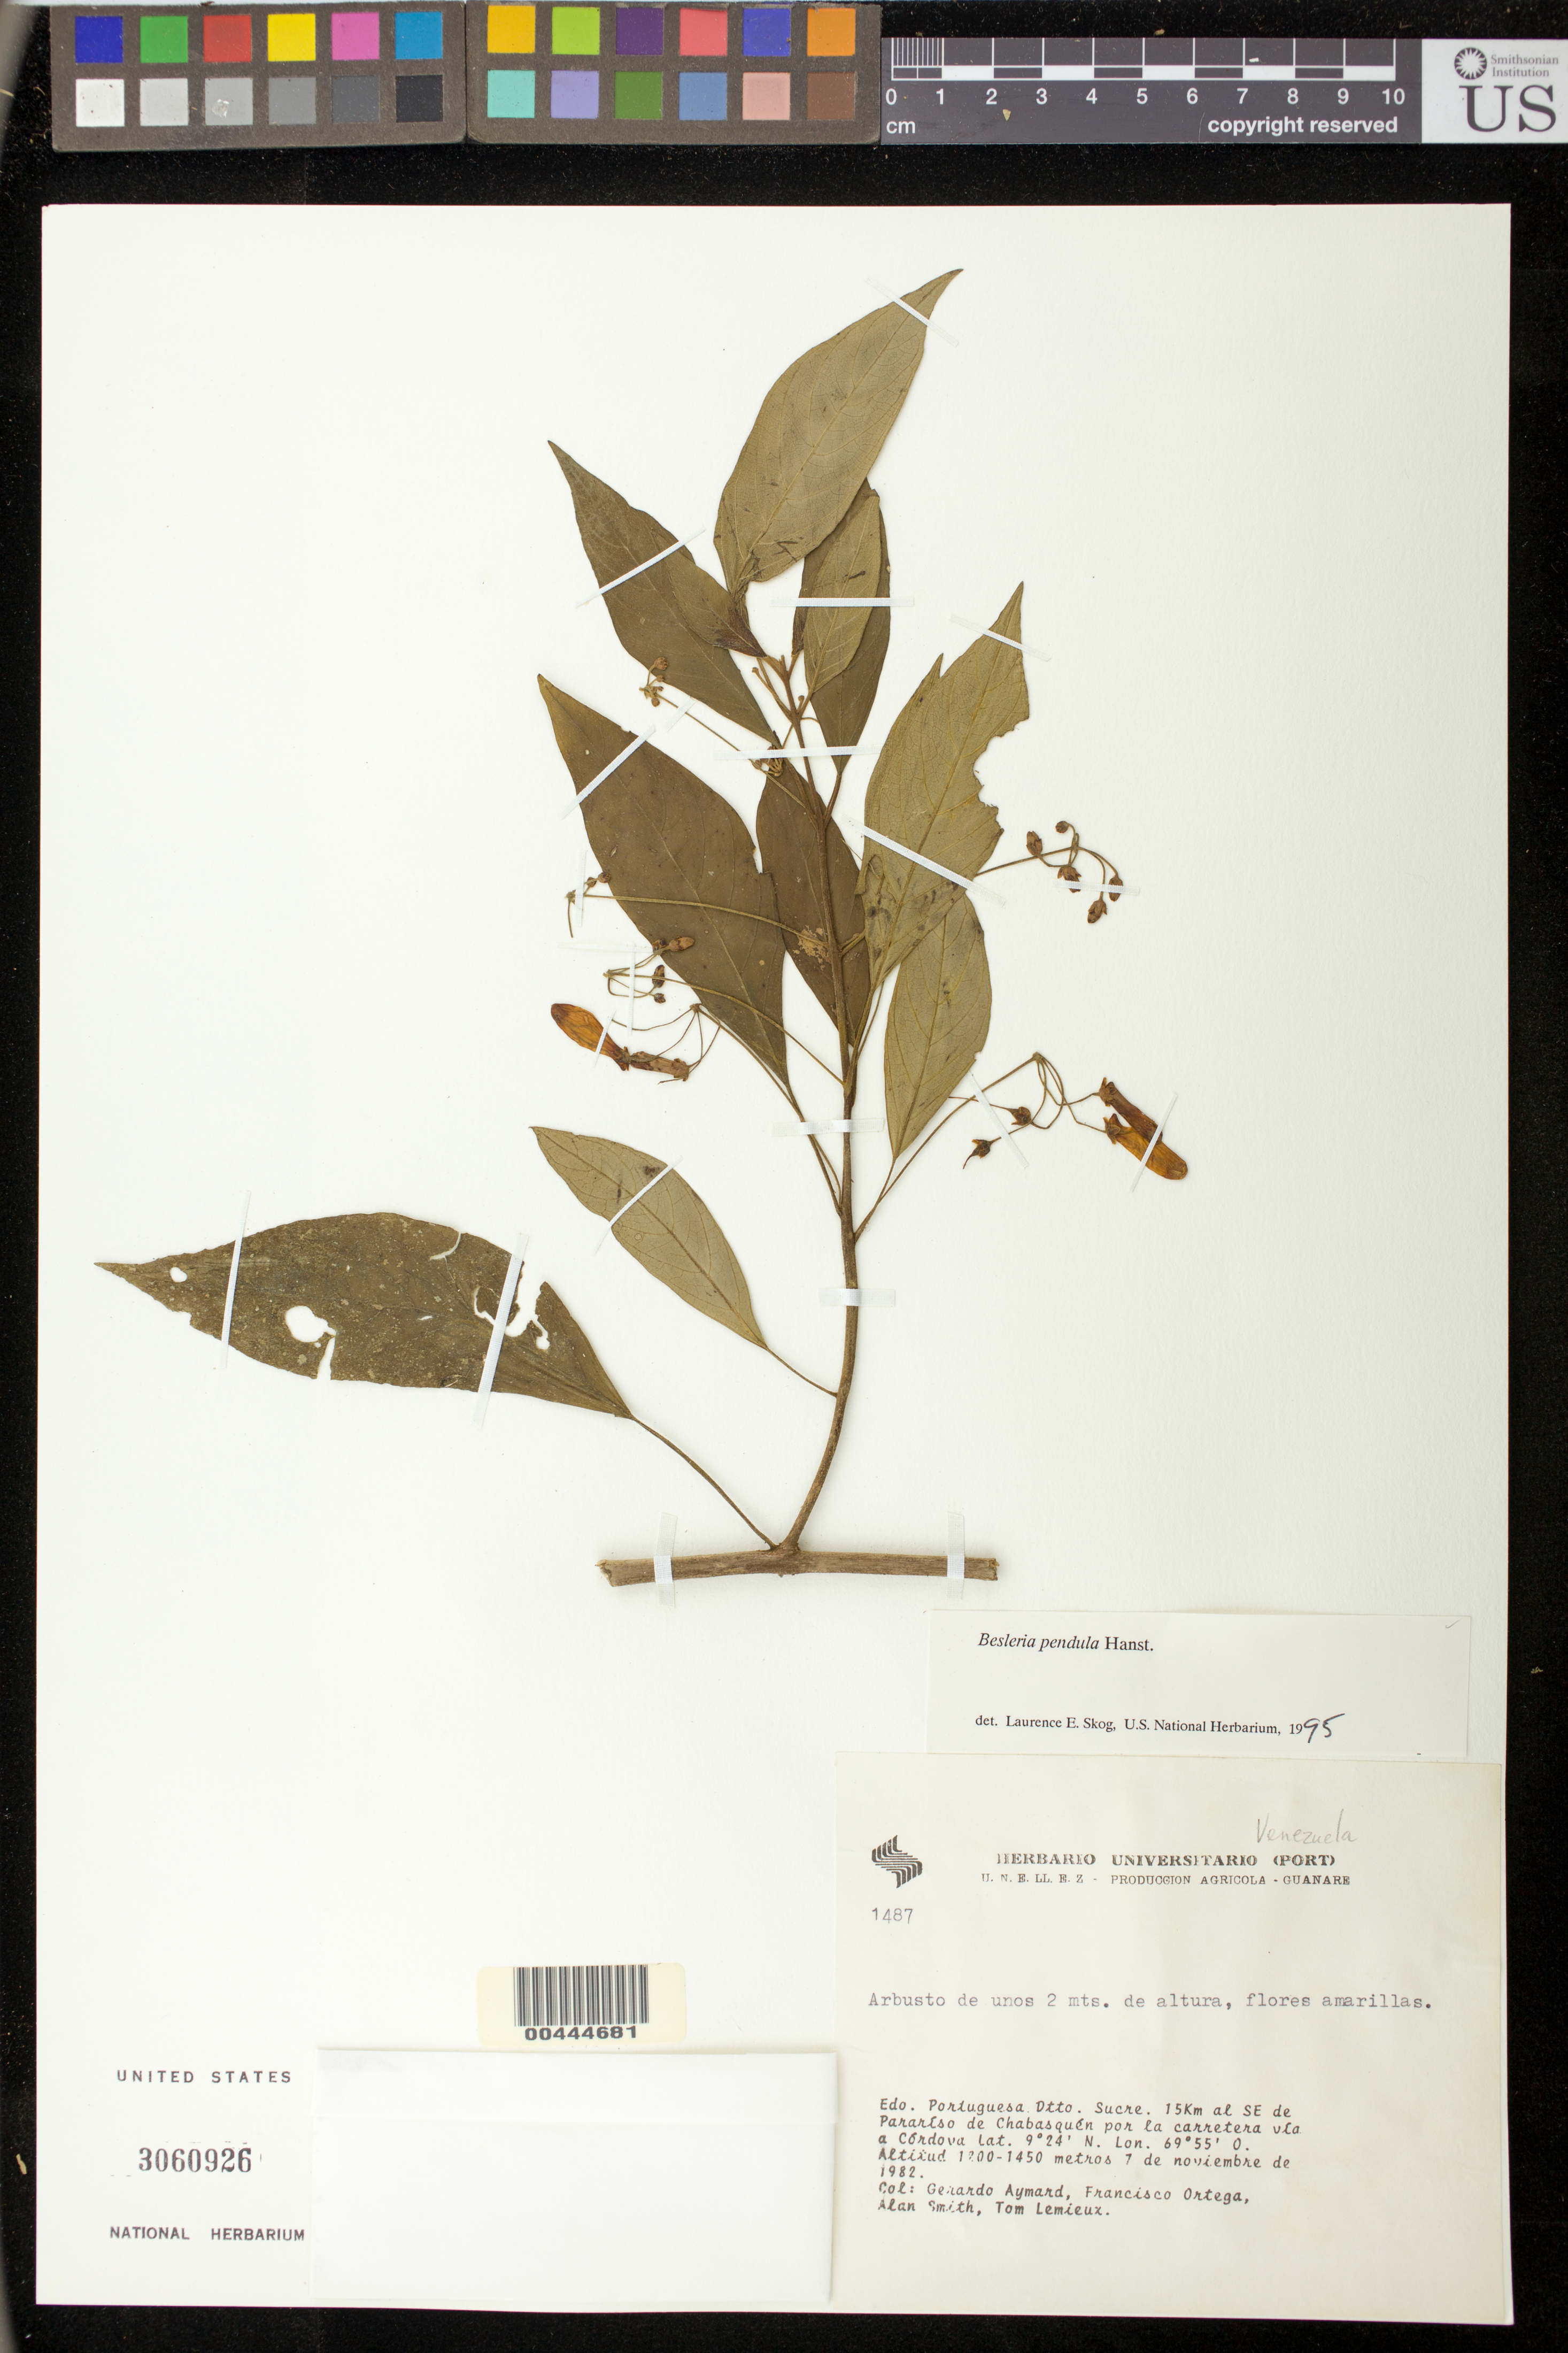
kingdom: Plantae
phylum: Tracheophyta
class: Magnoliopsida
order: Lamiales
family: Gesneriaceae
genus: Besleria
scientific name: Besleria pendula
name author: Hanst.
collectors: G. A. Aymard, F. J. Ortega, A. Smith & T. Lemieux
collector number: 1487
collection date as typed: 07 Nov 1982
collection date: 1982-11-07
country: Venezuela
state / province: Portuguesa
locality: Se de paraiso de chabasquen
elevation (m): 1300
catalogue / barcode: US 3060926